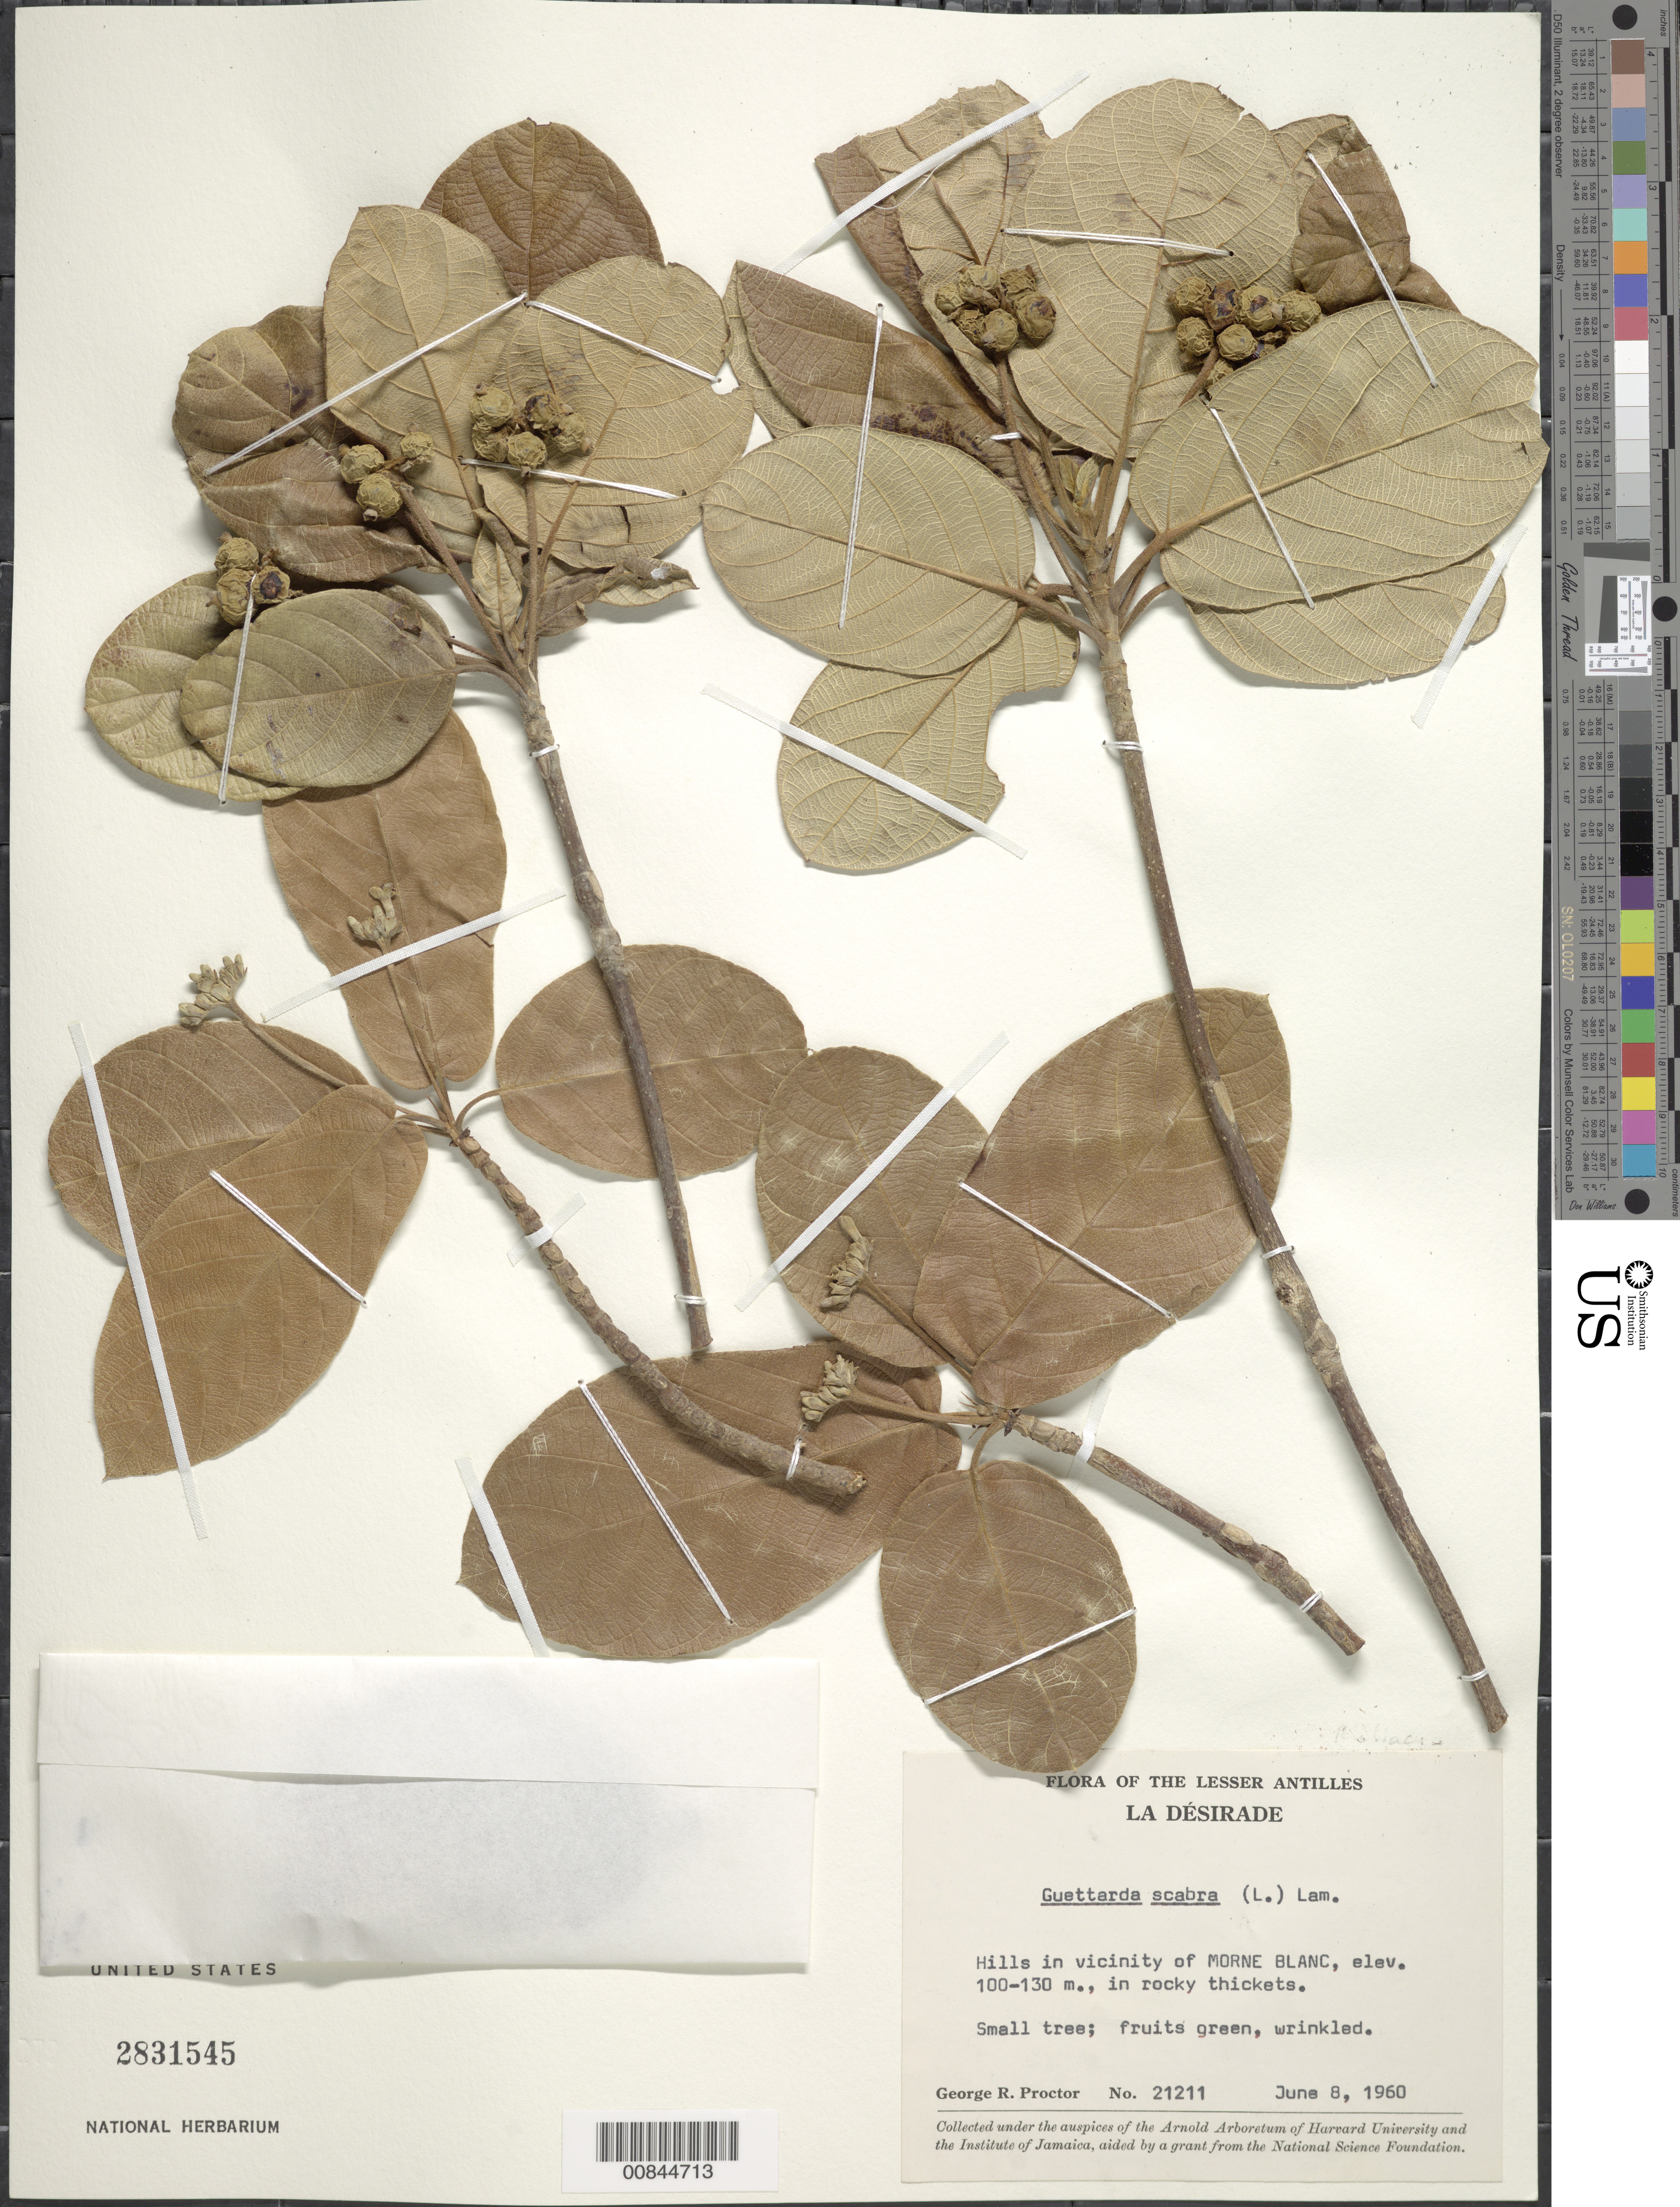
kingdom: Plantae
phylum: Tracheophyta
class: Magnoliopsida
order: Gentianales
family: Rubiaceae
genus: Guettarda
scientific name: Guettarda scabra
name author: (L.) Vent.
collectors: G. R. Proctor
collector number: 21211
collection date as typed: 08 Jun 1960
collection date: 1960-06-08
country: Guadeloupe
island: La Désirade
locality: Hills in vicinity of Morne Blanc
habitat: Rocky thickets on hills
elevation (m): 100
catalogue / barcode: US 2831545